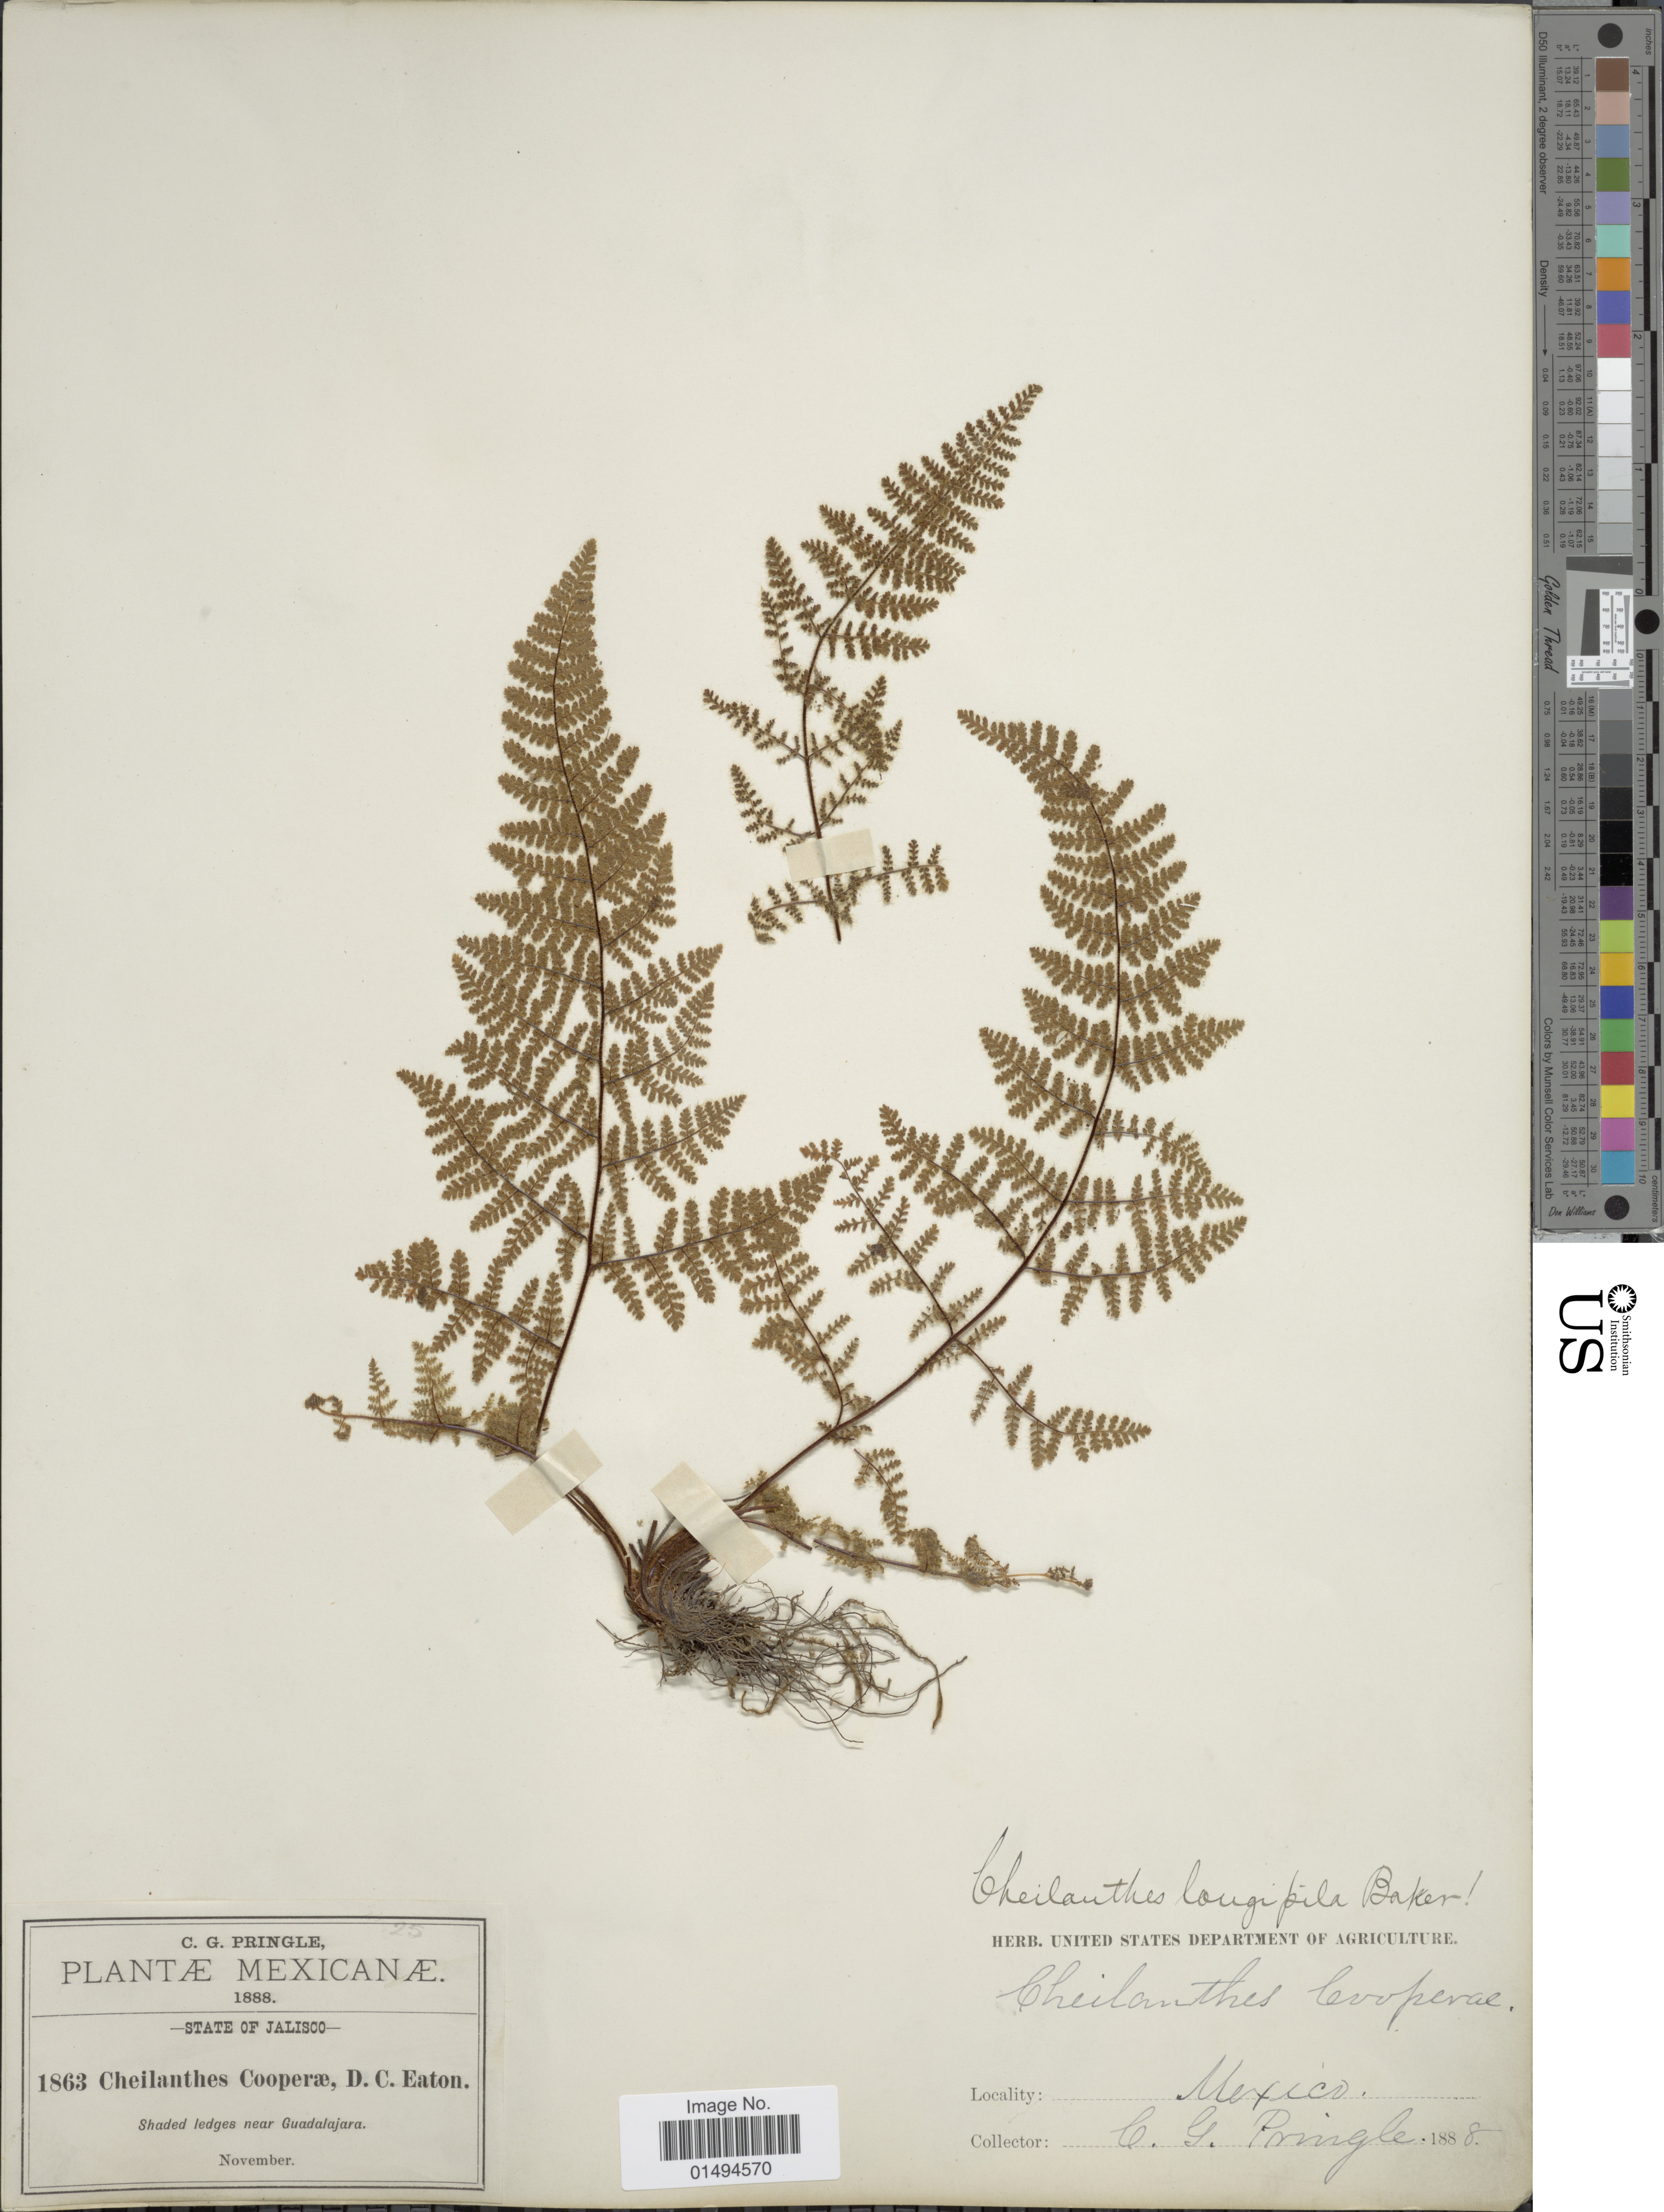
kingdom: Plantae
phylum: Tracheophyta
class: Polypodiopsida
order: Polypodiales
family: Pteridaceae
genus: Myriopteris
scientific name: Myriopteris longipila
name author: (Baker) Grusz & Windham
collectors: C. G. Pringle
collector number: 1863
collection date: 1888-11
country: Mexico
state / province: Jalisco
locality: Shaded ledges near Guadalajara